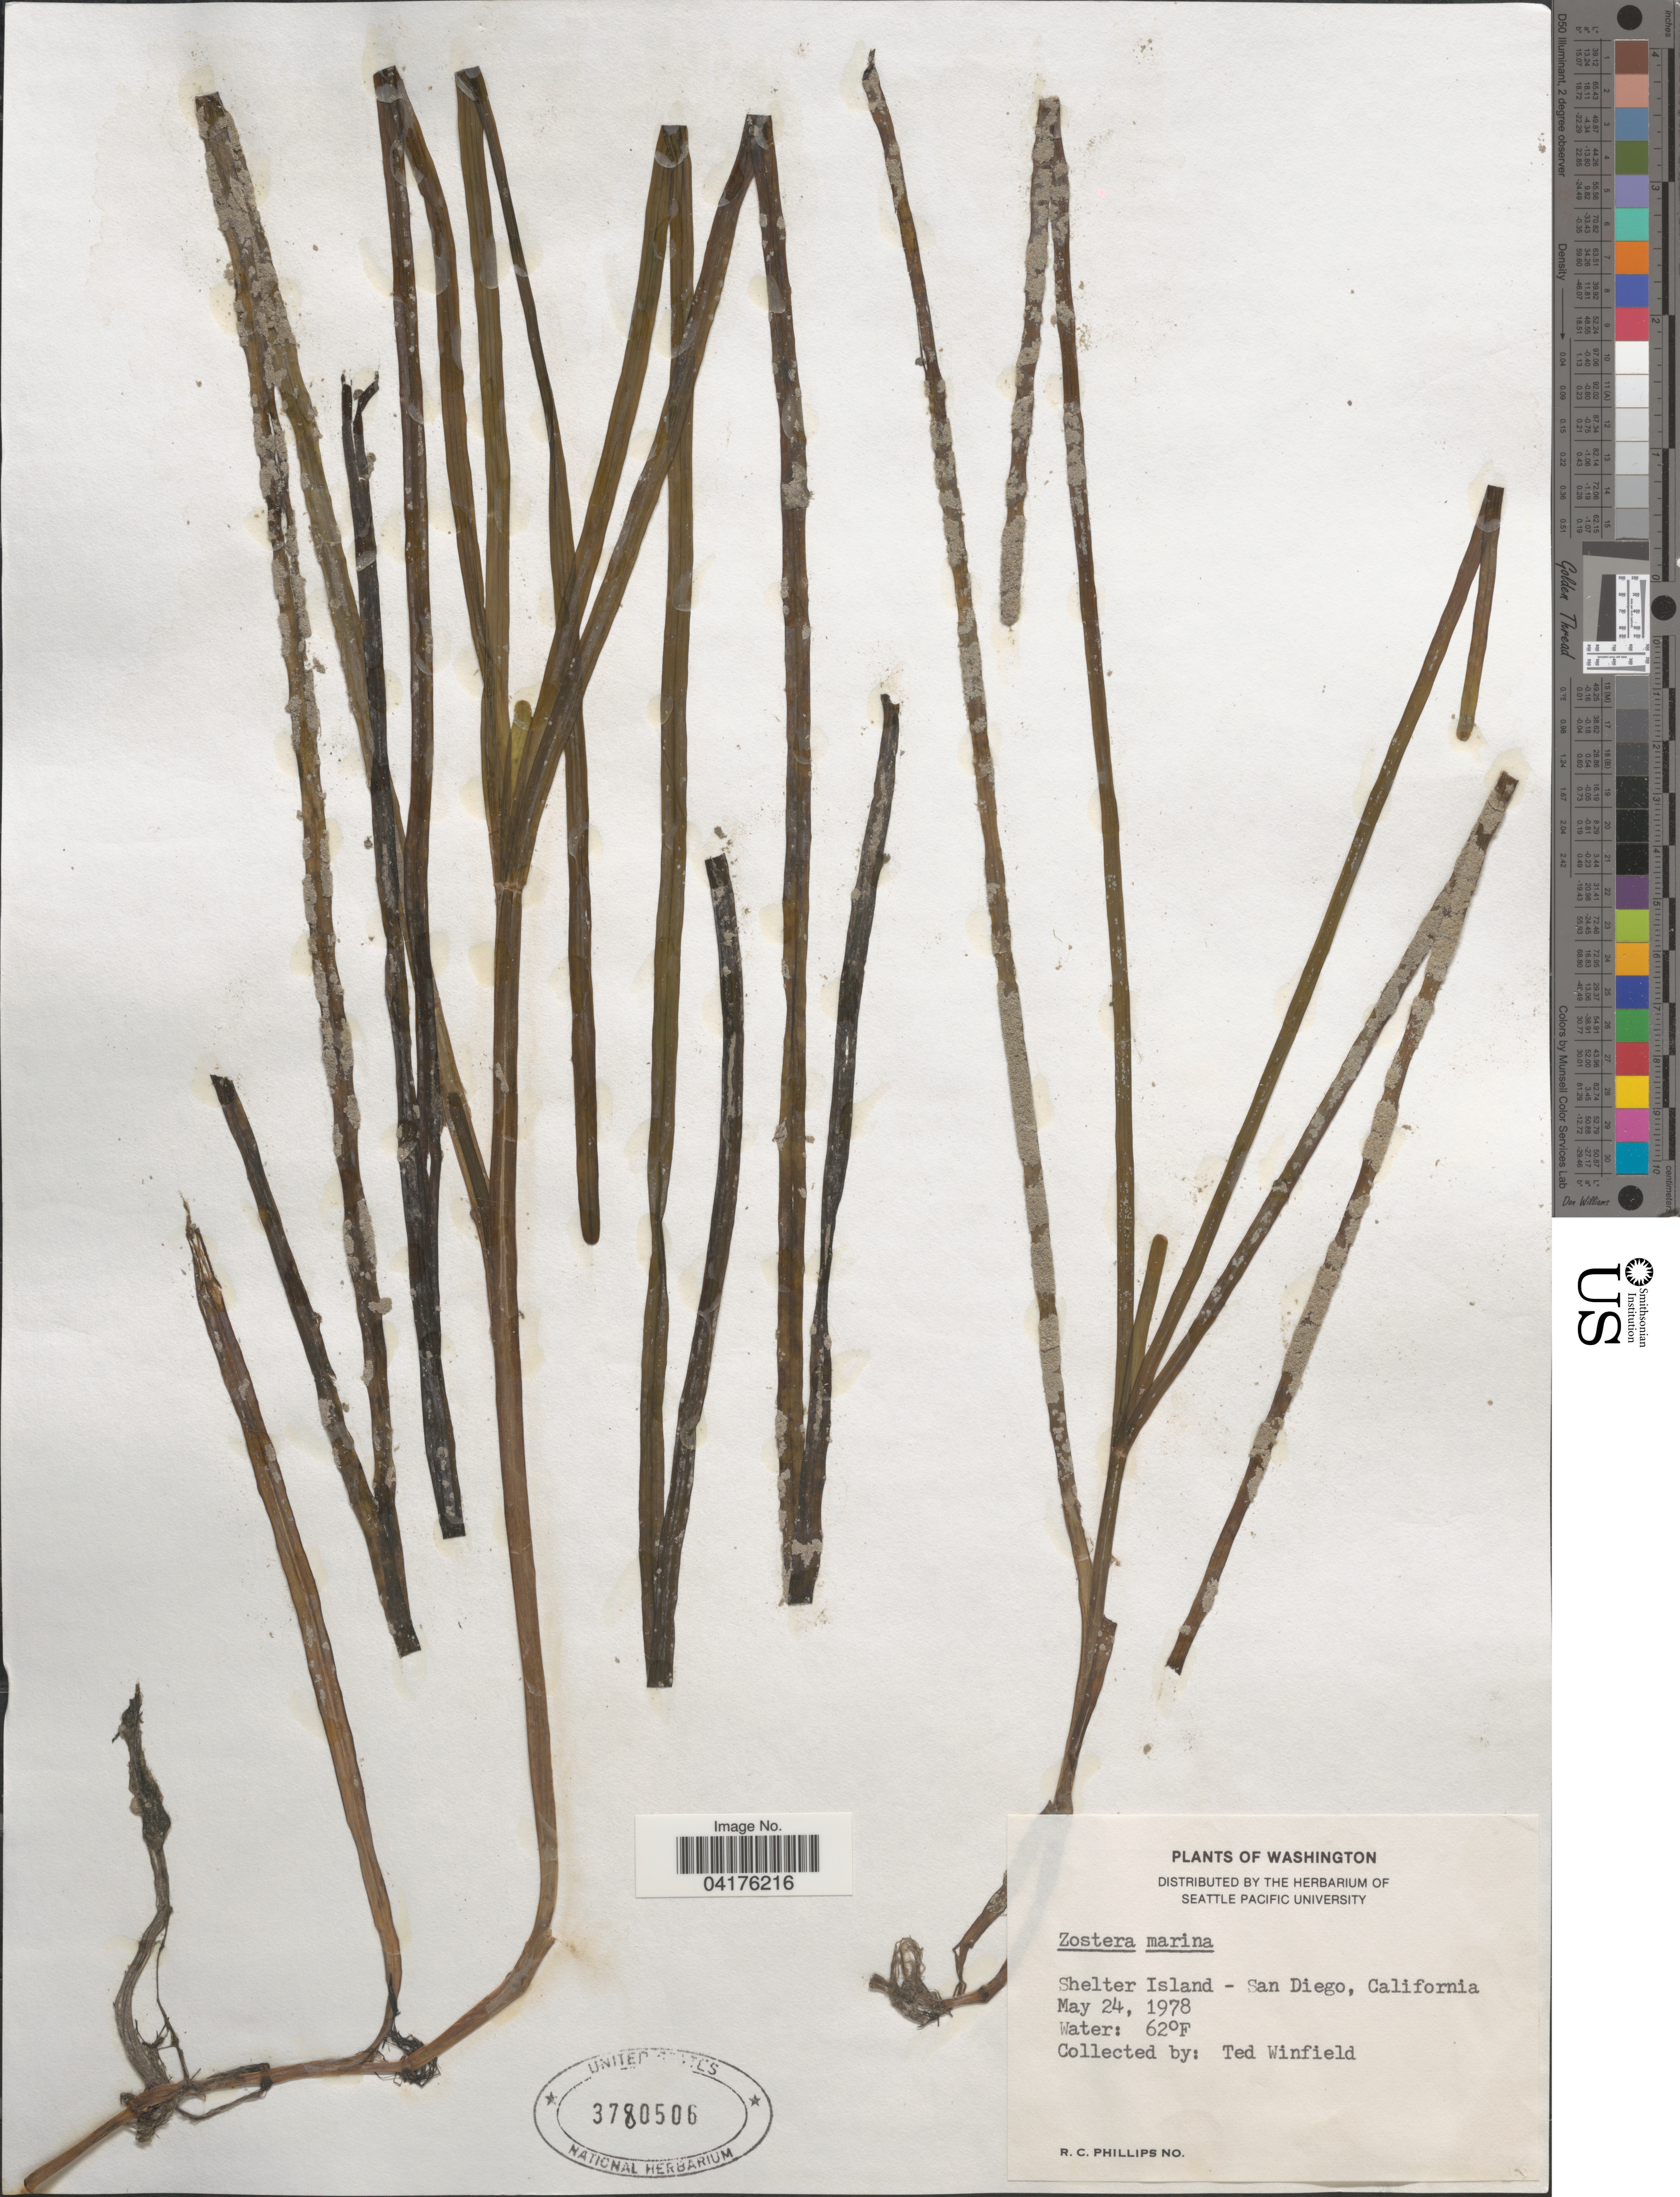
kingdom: Plantae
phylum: Tracheophyta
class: Liliopsida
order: Alismatales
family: Zosteraceae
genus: Zostera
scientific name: Zostera marina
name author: L.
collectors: T. Winfield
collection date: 1978-05-24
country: United States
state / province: California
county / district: San Diego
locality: Shelter Island - San Diego.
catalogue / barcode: US 3780506